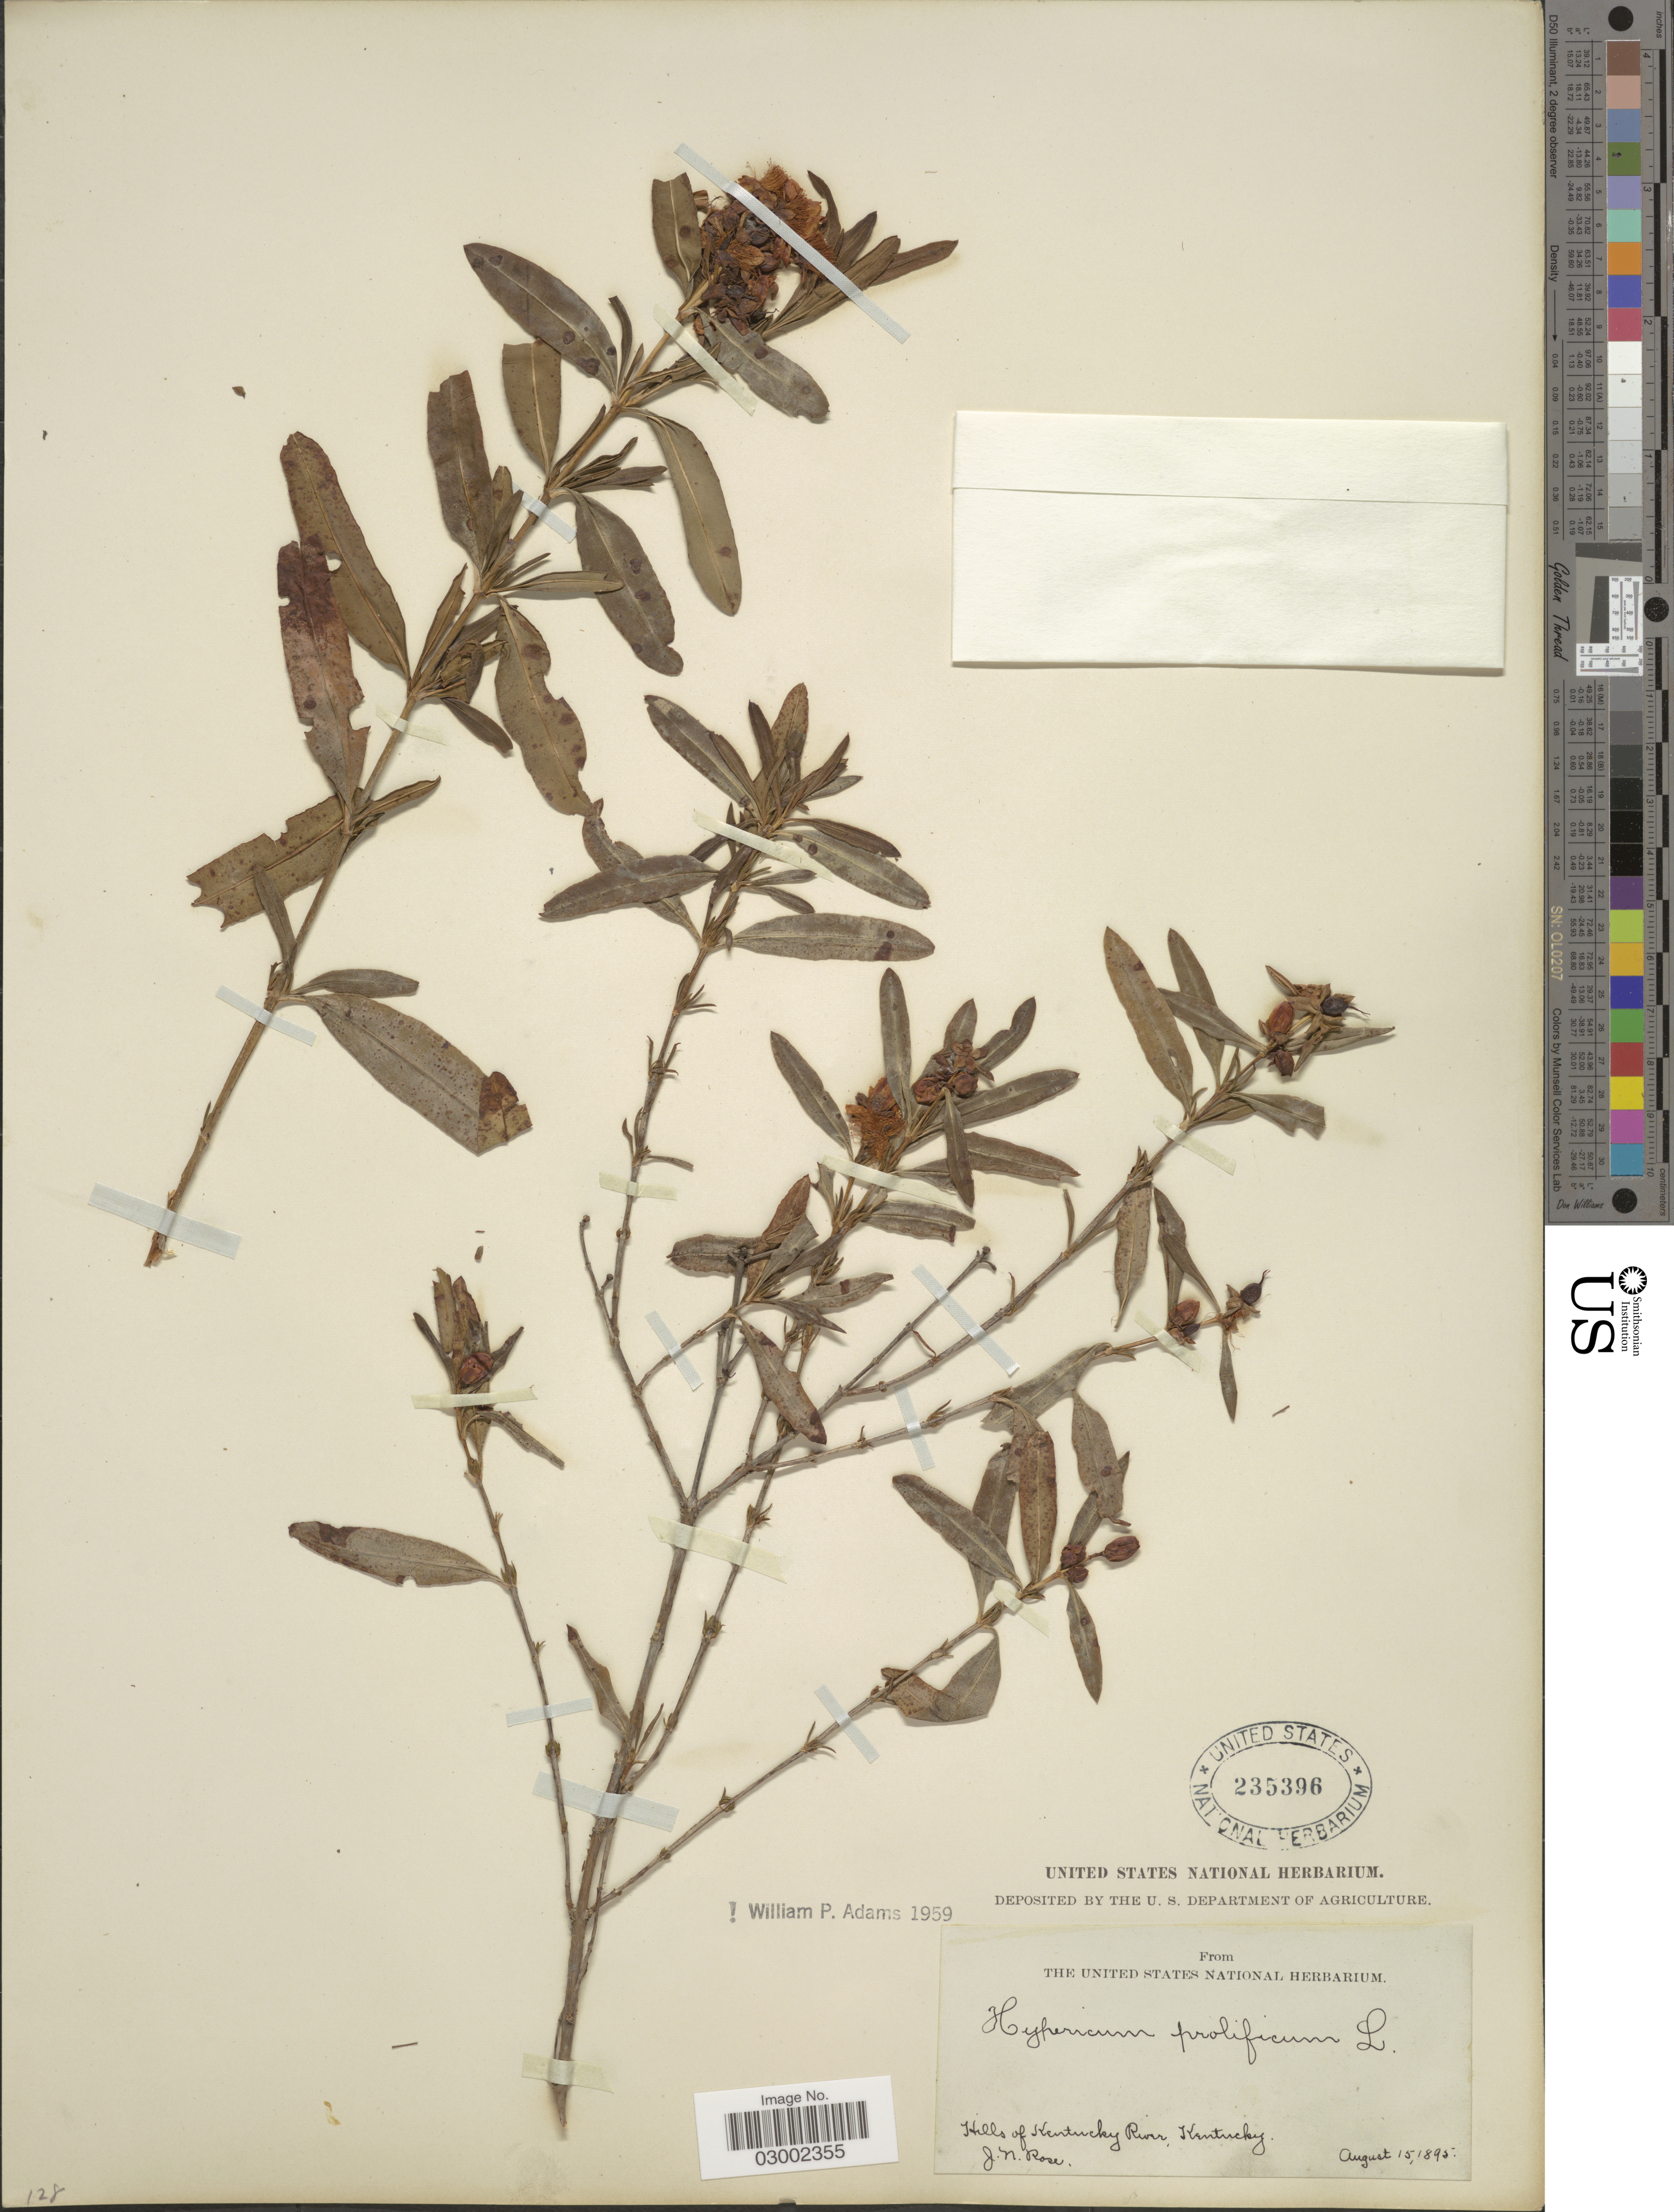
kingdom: Plantae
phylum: Tracheophyta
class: Magnoliopsida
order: Malpighiales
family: Hypericaceae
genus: Hypericum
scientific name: Hypericum prolificum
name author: L.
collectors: J. N. Rose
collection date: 1895-08-15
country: United States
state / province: Kentucky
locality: Hills of Kentucky river.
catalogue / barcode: US 235396